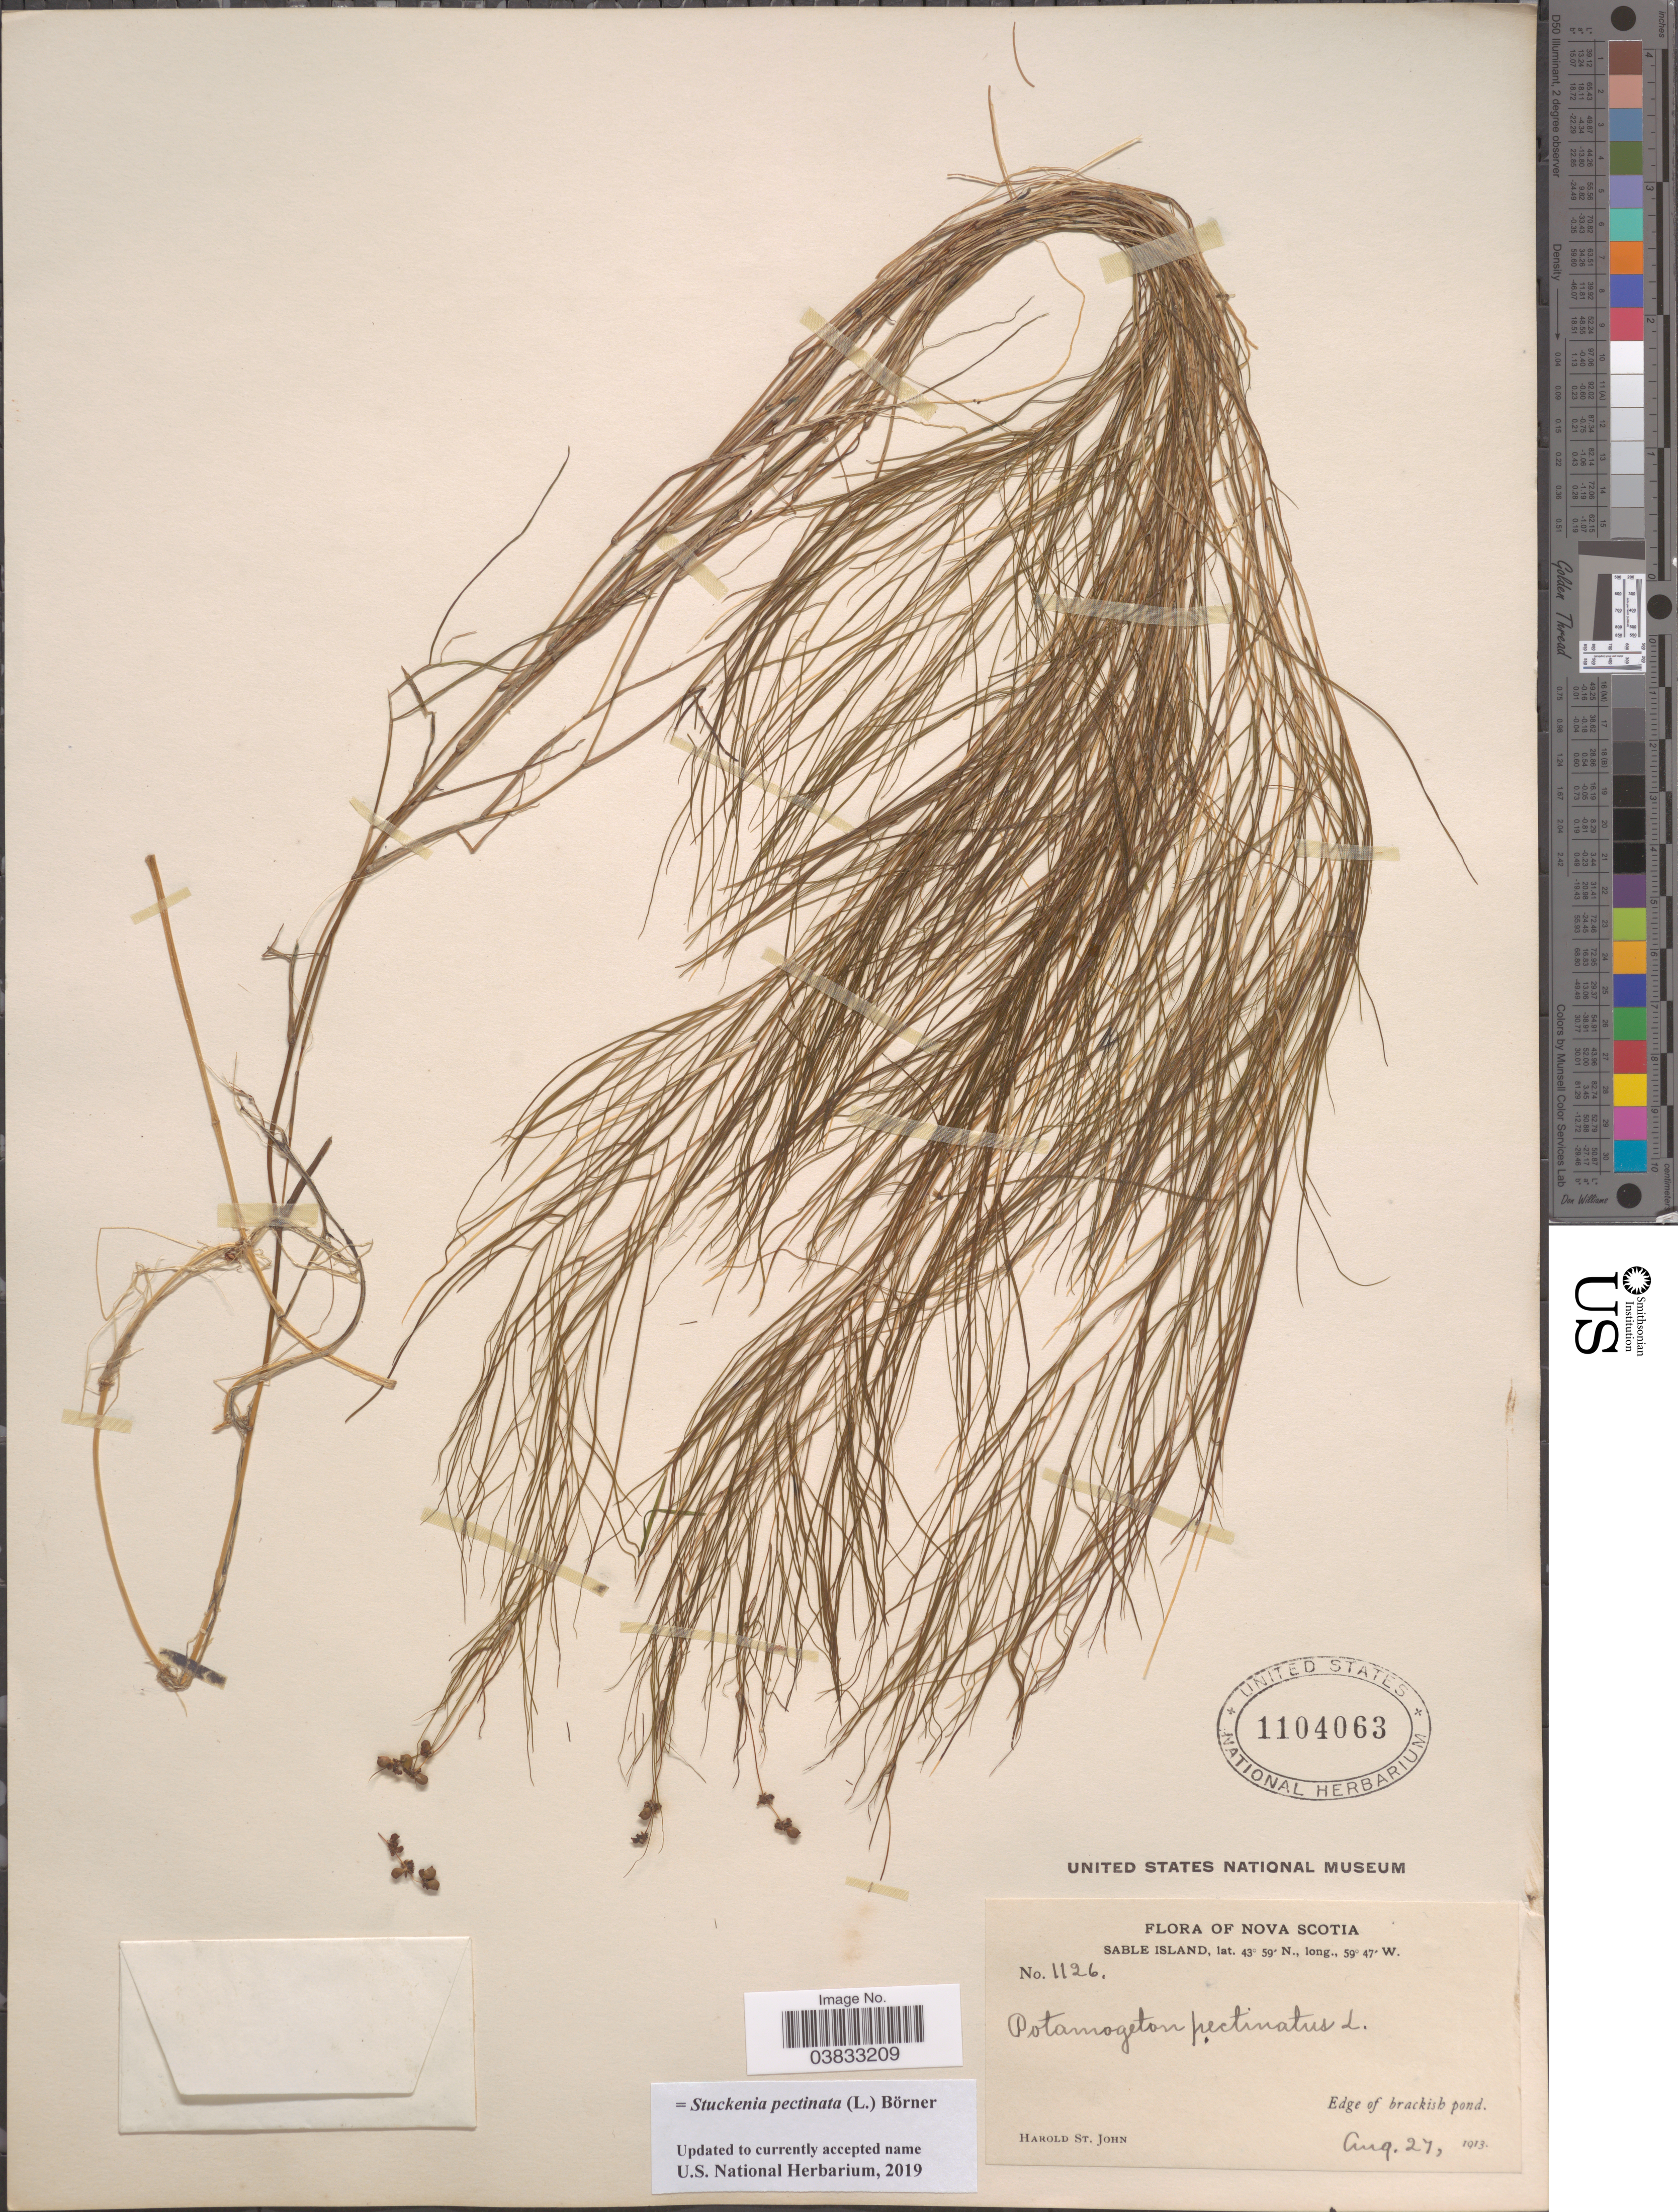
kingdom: Plantae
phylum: Tracheophyta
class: Liliopsida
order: Alismatales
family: Potamogetonaceae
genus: Stuckenia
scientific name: Stuckenia pectinata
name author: (L.) Börner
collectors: H. St. John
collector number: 1126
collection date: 1913-08-27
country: Canada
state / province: Nova Scotia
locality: Sable Island. Edge of brackish pond.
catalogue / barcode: US 1104063